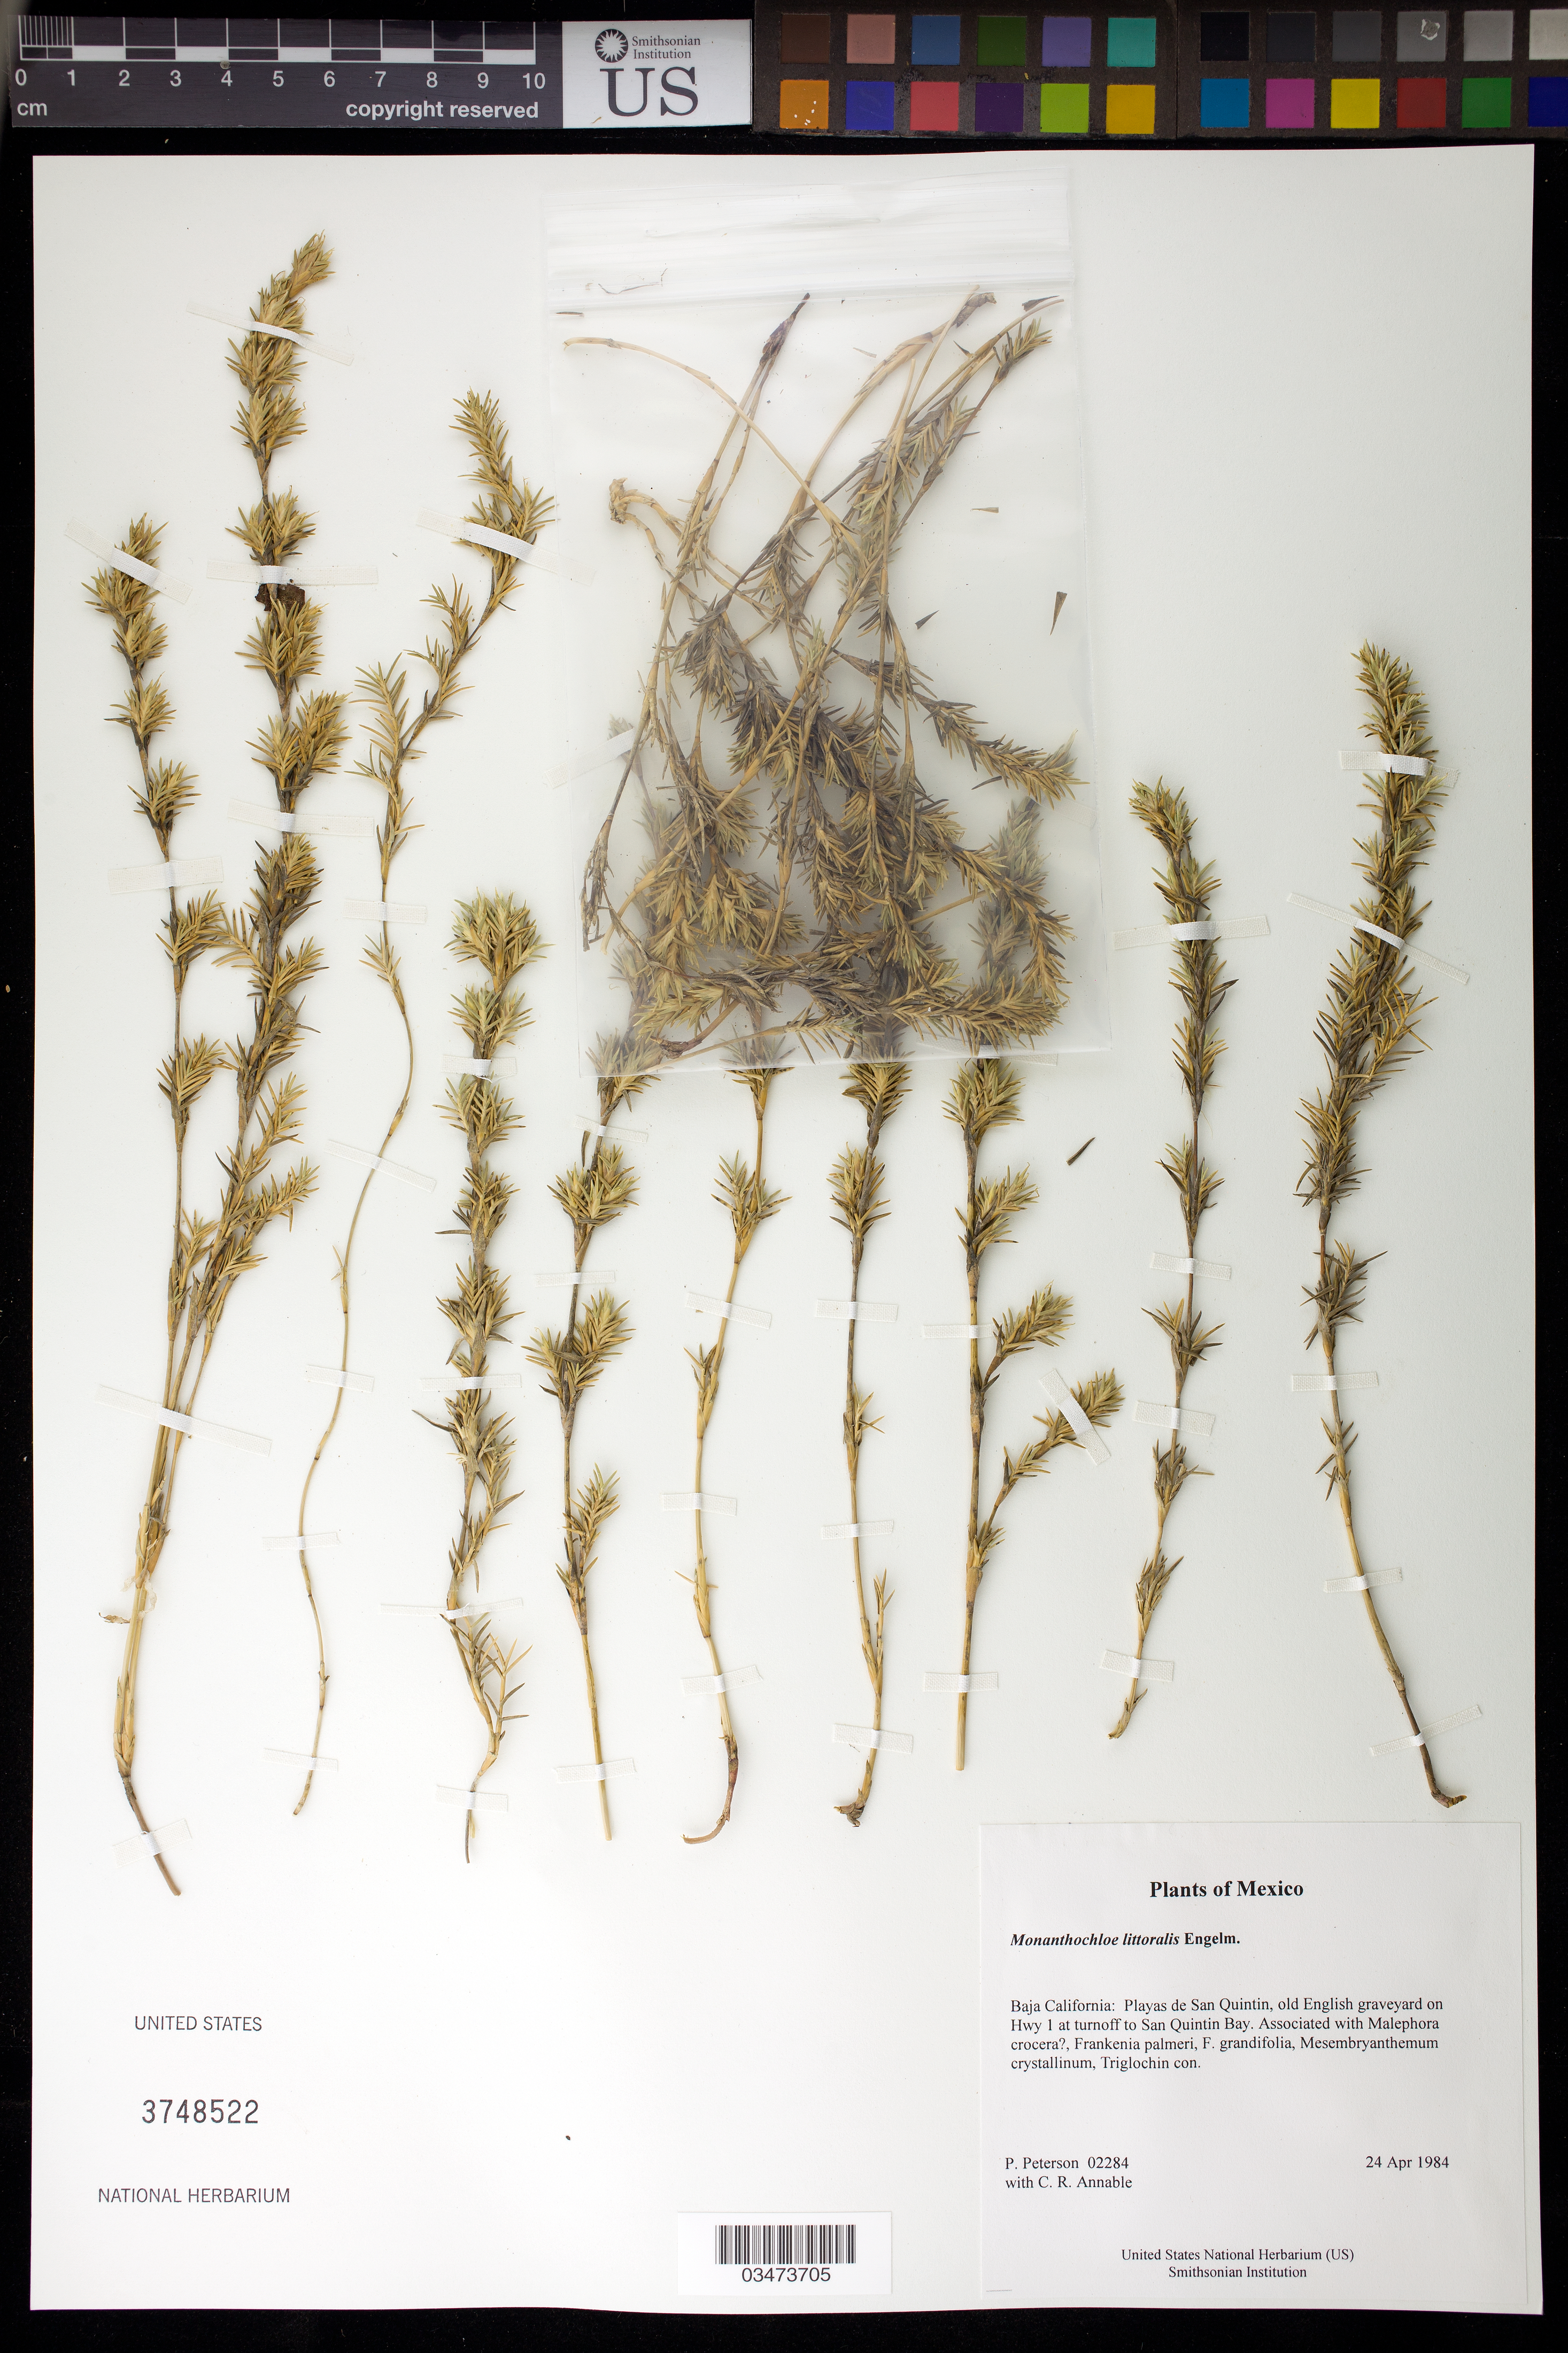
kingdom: Plantae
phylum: Tracheophyta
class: Liliopsida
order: Poales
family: Poaceae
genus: Distichlis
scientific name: Distichlis littoralis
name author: (Engelm.) H.L. Bell & Columbus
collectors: P. M. Peterson & C. R. Annable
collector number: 02284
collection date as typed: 24 Apr 1984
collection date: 1984-04-24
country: Mexico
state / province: Baja California Norte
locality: Playas de San Quintin, old English graveyard on Hwy 1 at turnoff to San Quintin Bay.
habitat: Associated with Malephora crocera?, Frankenia palmeri, F. grandifolia, Mesembryanthemum crystallinum, Triglochin con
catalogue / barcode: US 3748522